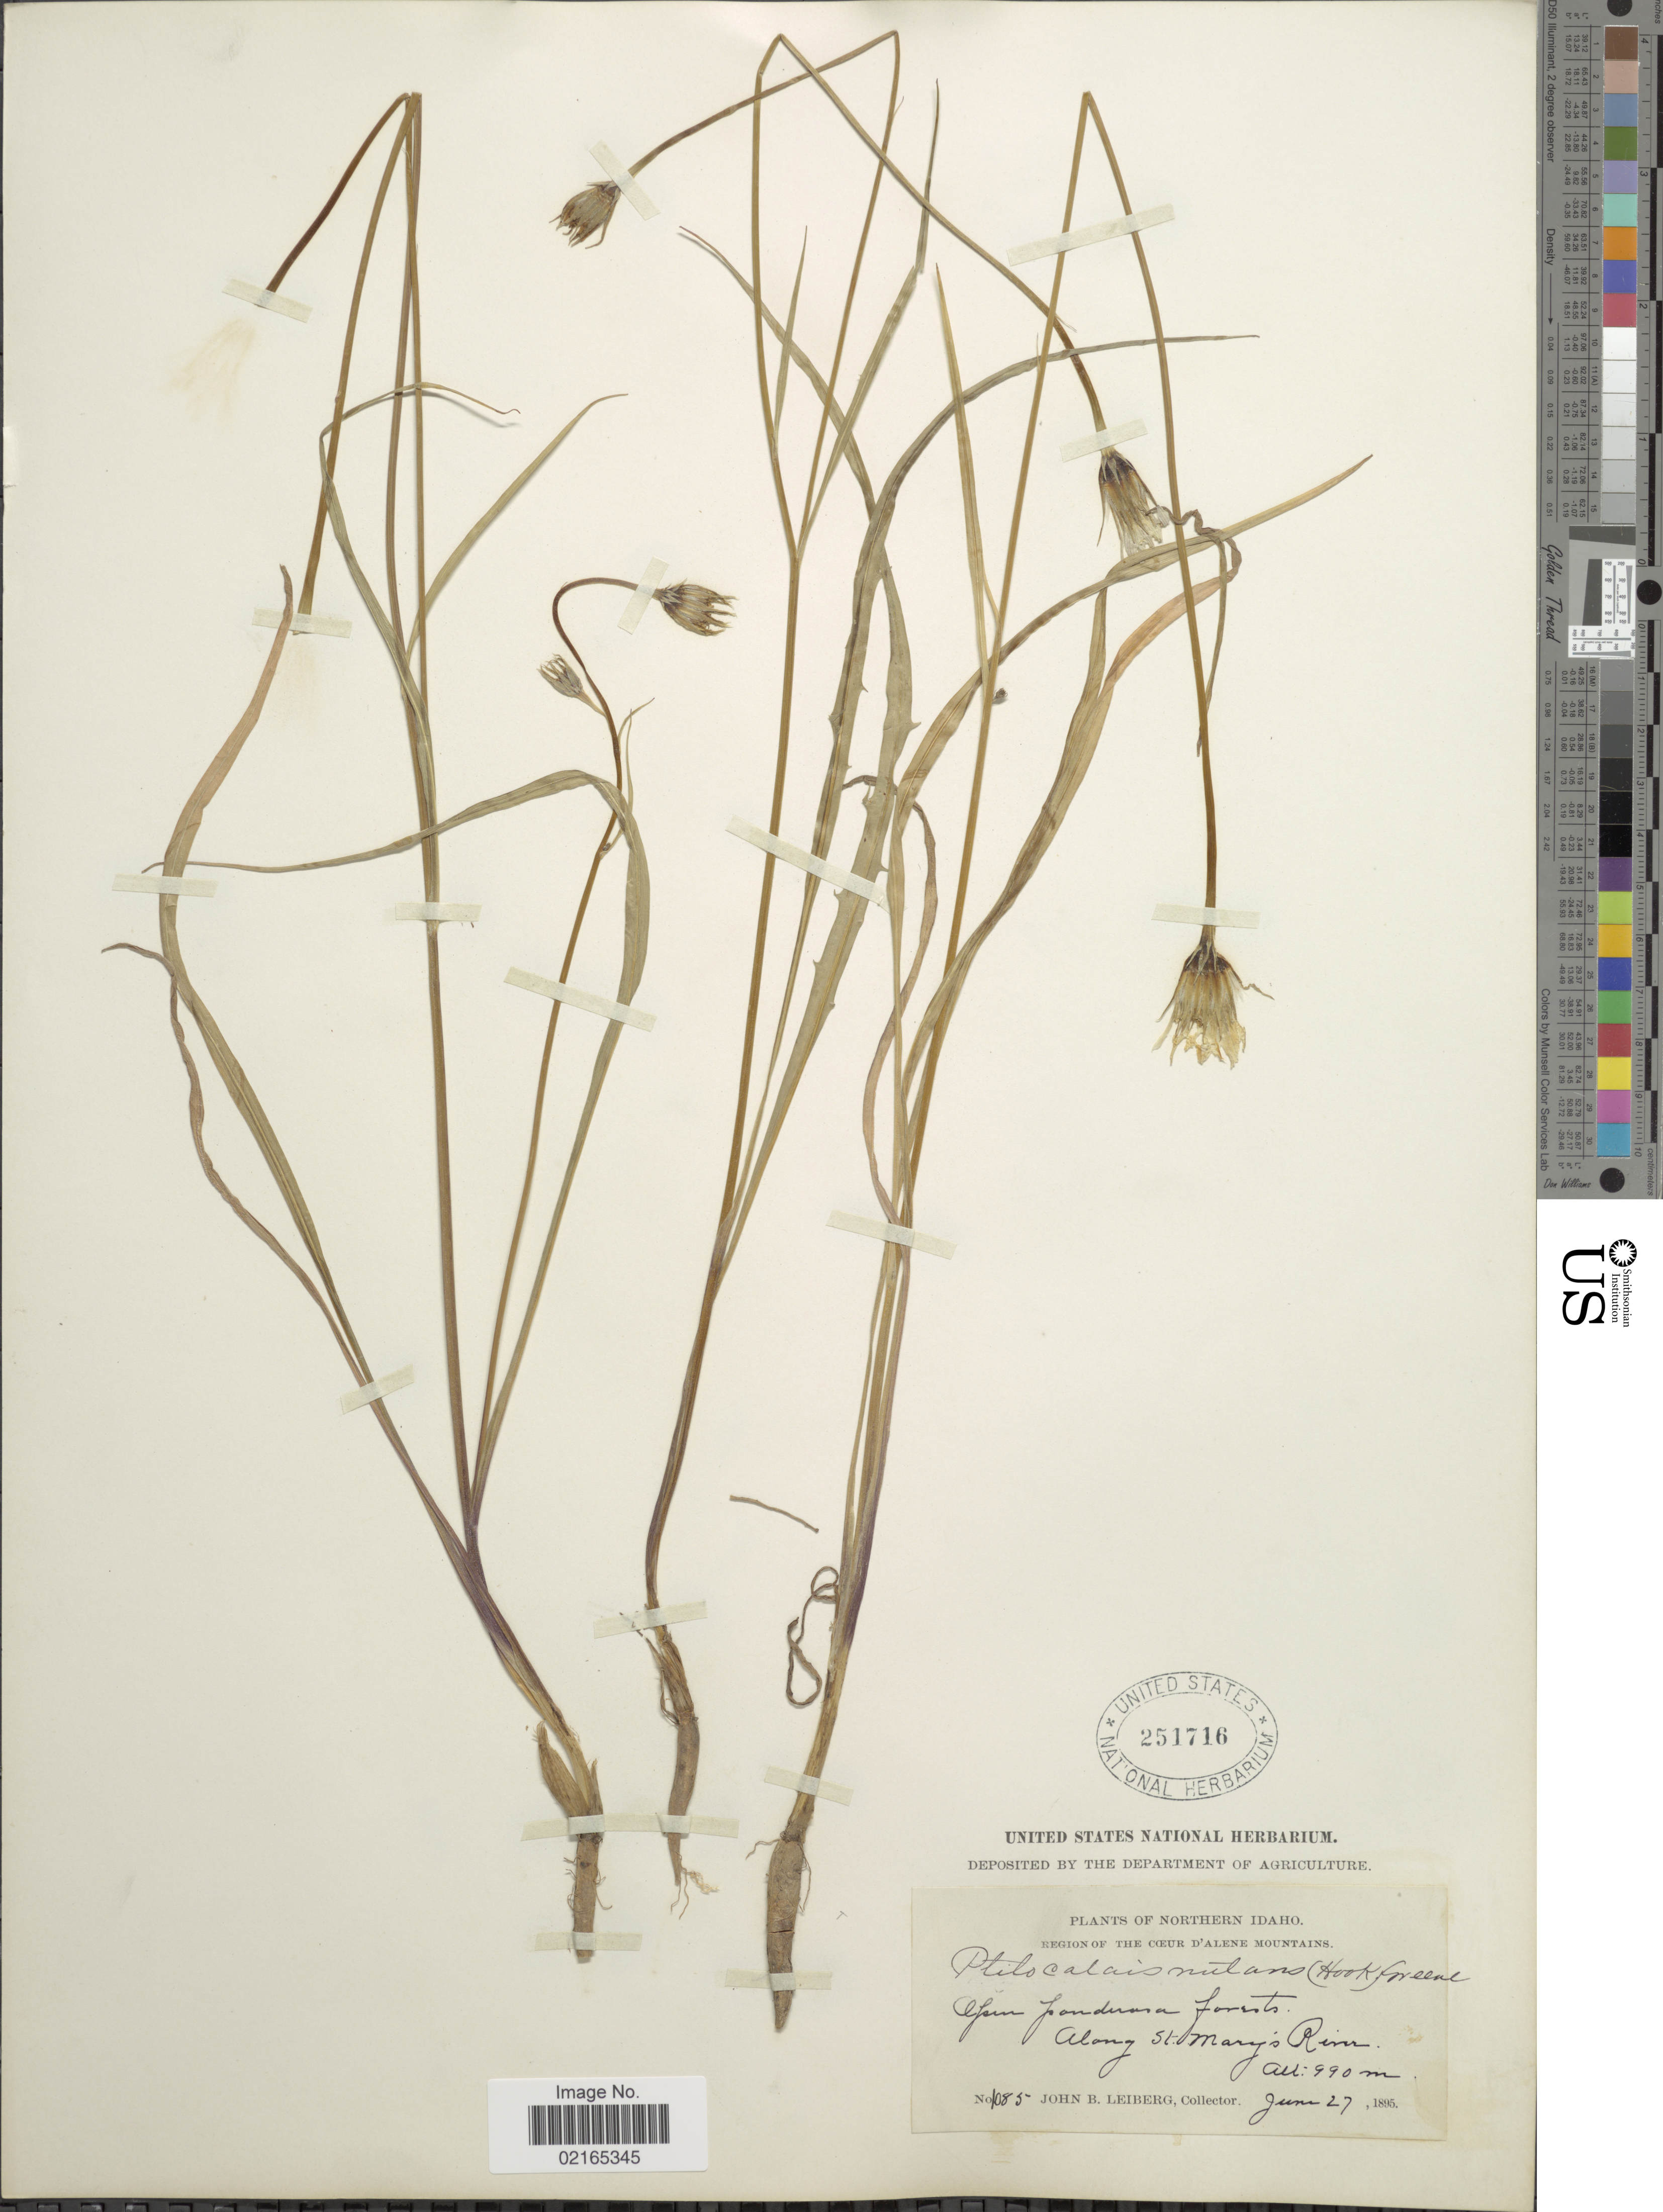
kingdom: Plantae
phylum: Tracheophyta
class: Magnoliopsida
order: Asterales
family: Asteraceae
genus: Microseris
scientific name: Microseris nutans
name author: (Hook.) Sch. Bip.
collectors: J. B. Leiberg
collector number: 1085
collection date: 1895-06-27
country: United States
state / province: Idaho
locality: Northern Idaho, open ponderosa forests, along St. Mary's River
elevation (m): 990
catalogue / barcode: US 251716